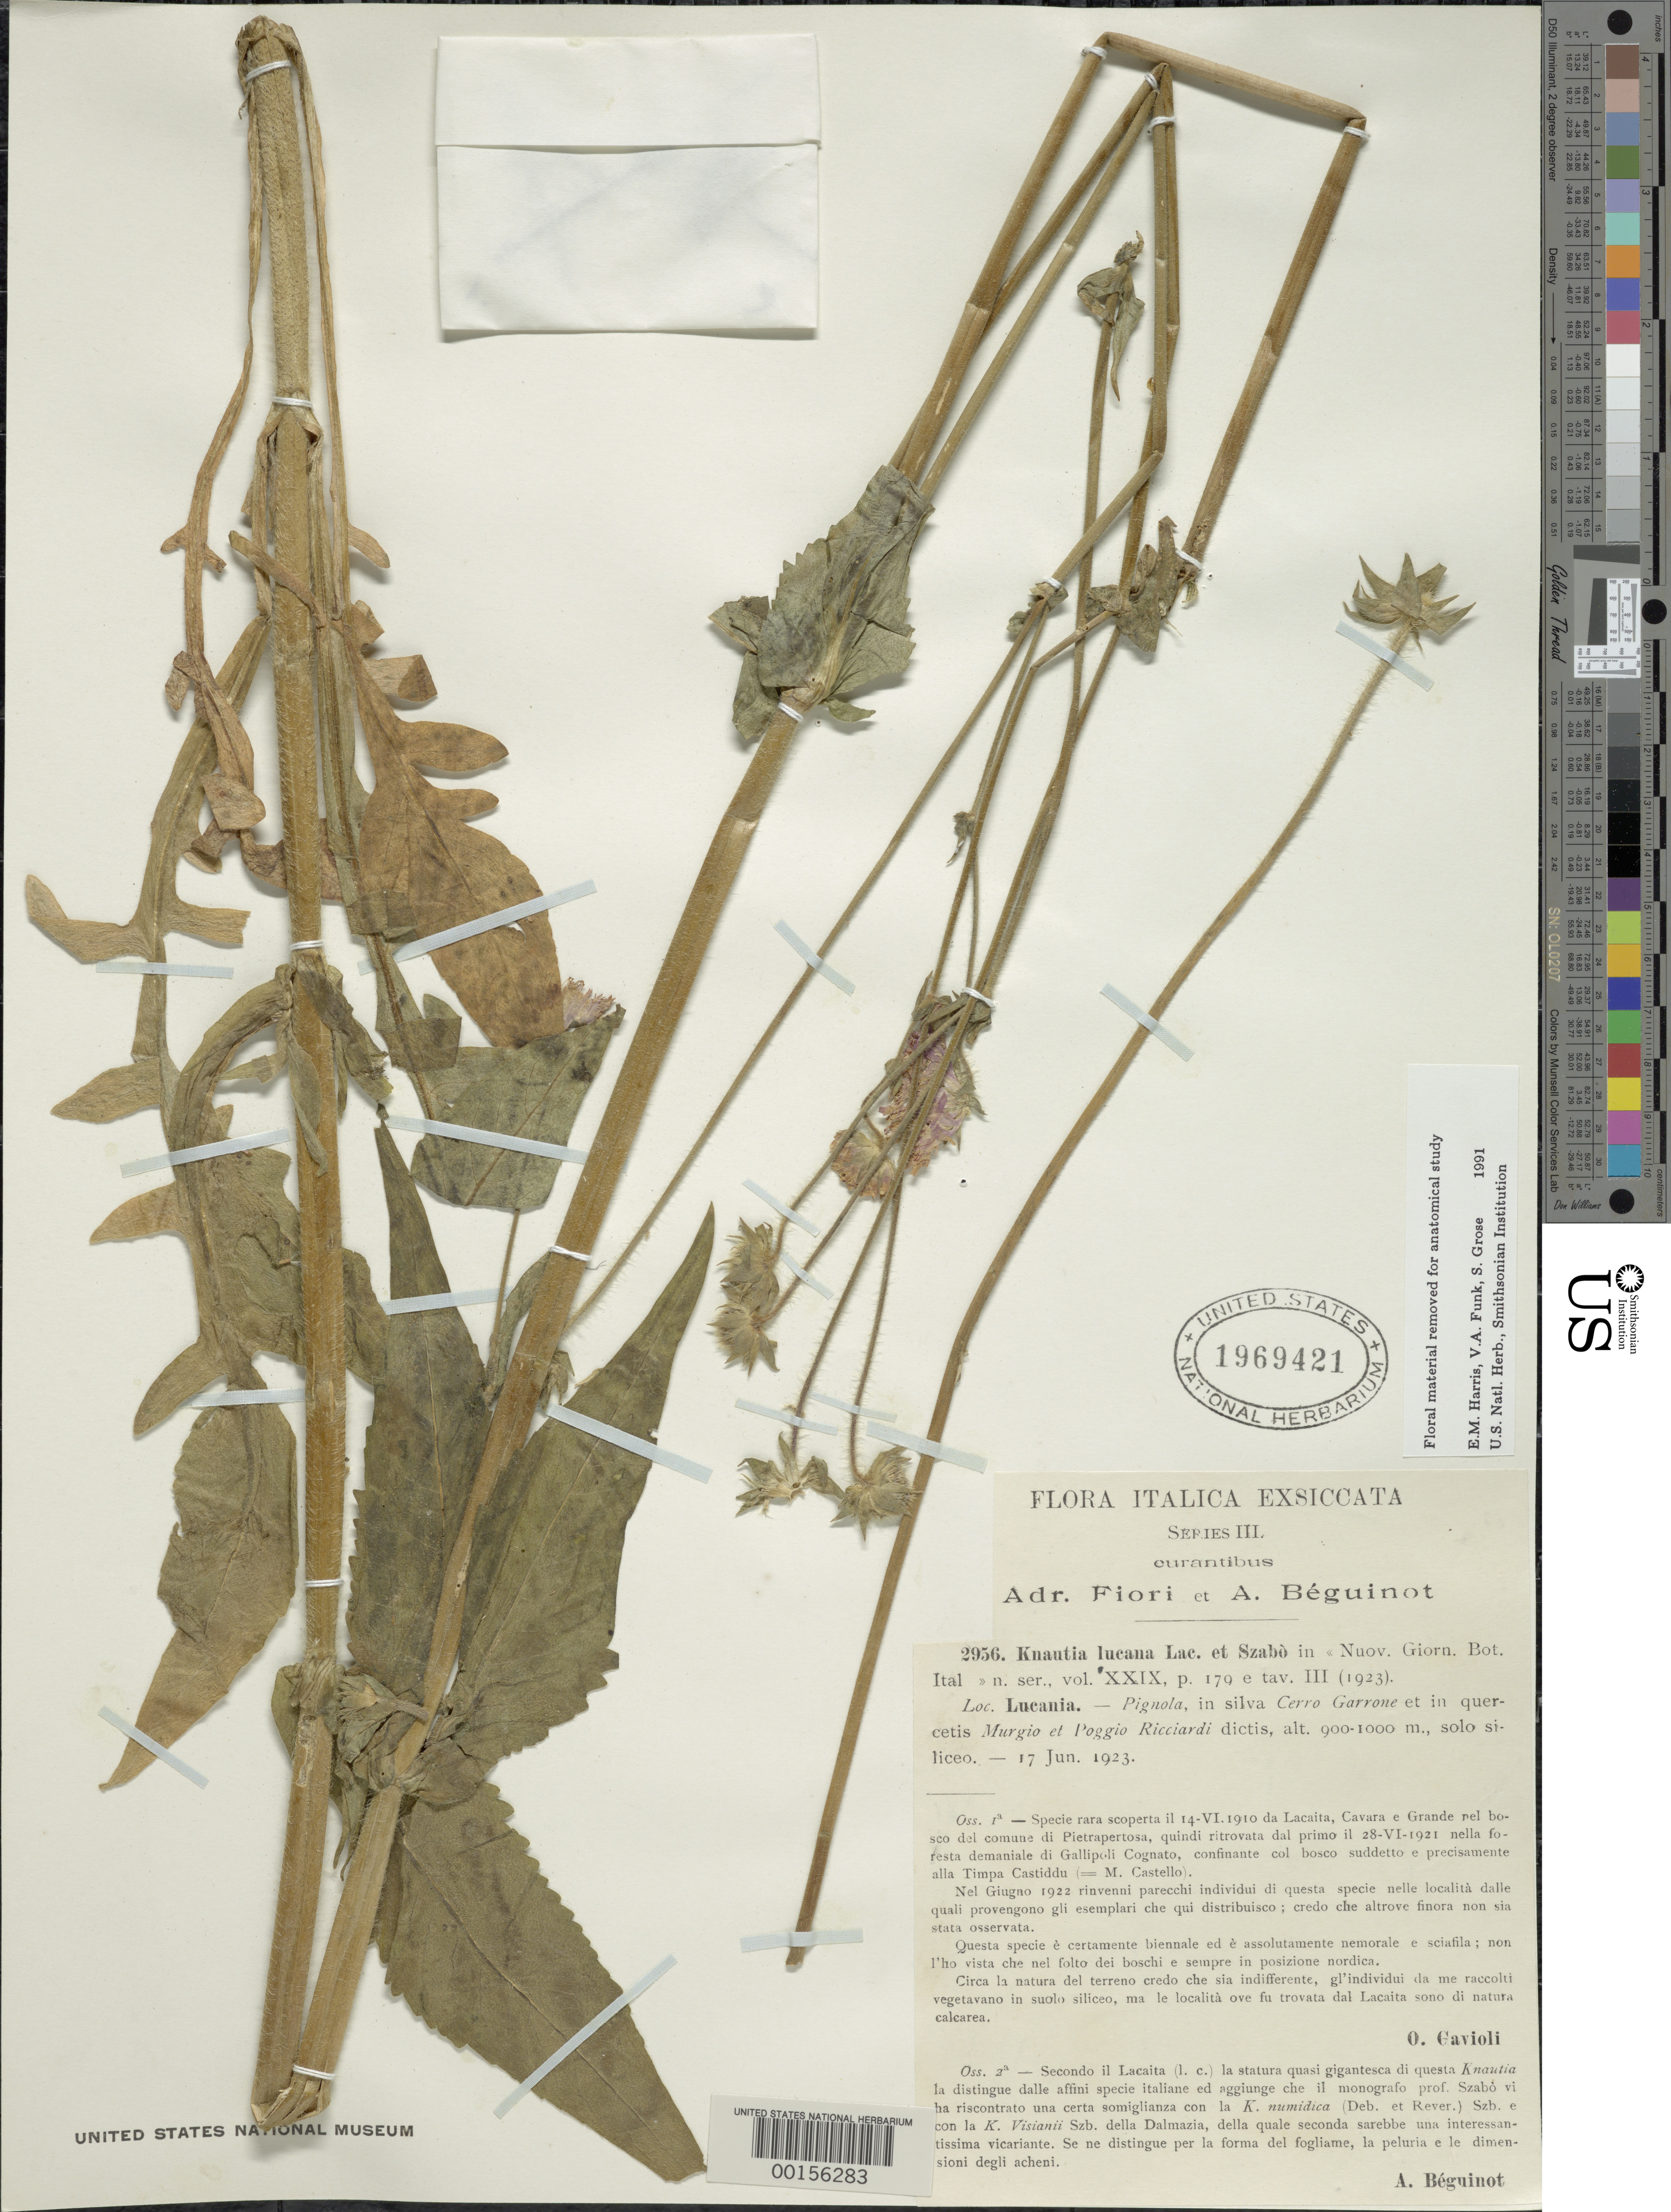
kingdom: Plantae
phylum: Tracheophyta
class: Magnoliopsida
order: Dipsacales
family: Caprifoliaceae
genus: Knautia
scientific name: Knautia lucana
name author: Lacaita & Szabó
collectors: -. Fiori & A. Béguinot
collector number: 2956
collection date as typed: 17 Jun 1923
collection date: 1923-06-17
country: Italy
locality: Lucania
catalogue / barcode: US 1969421